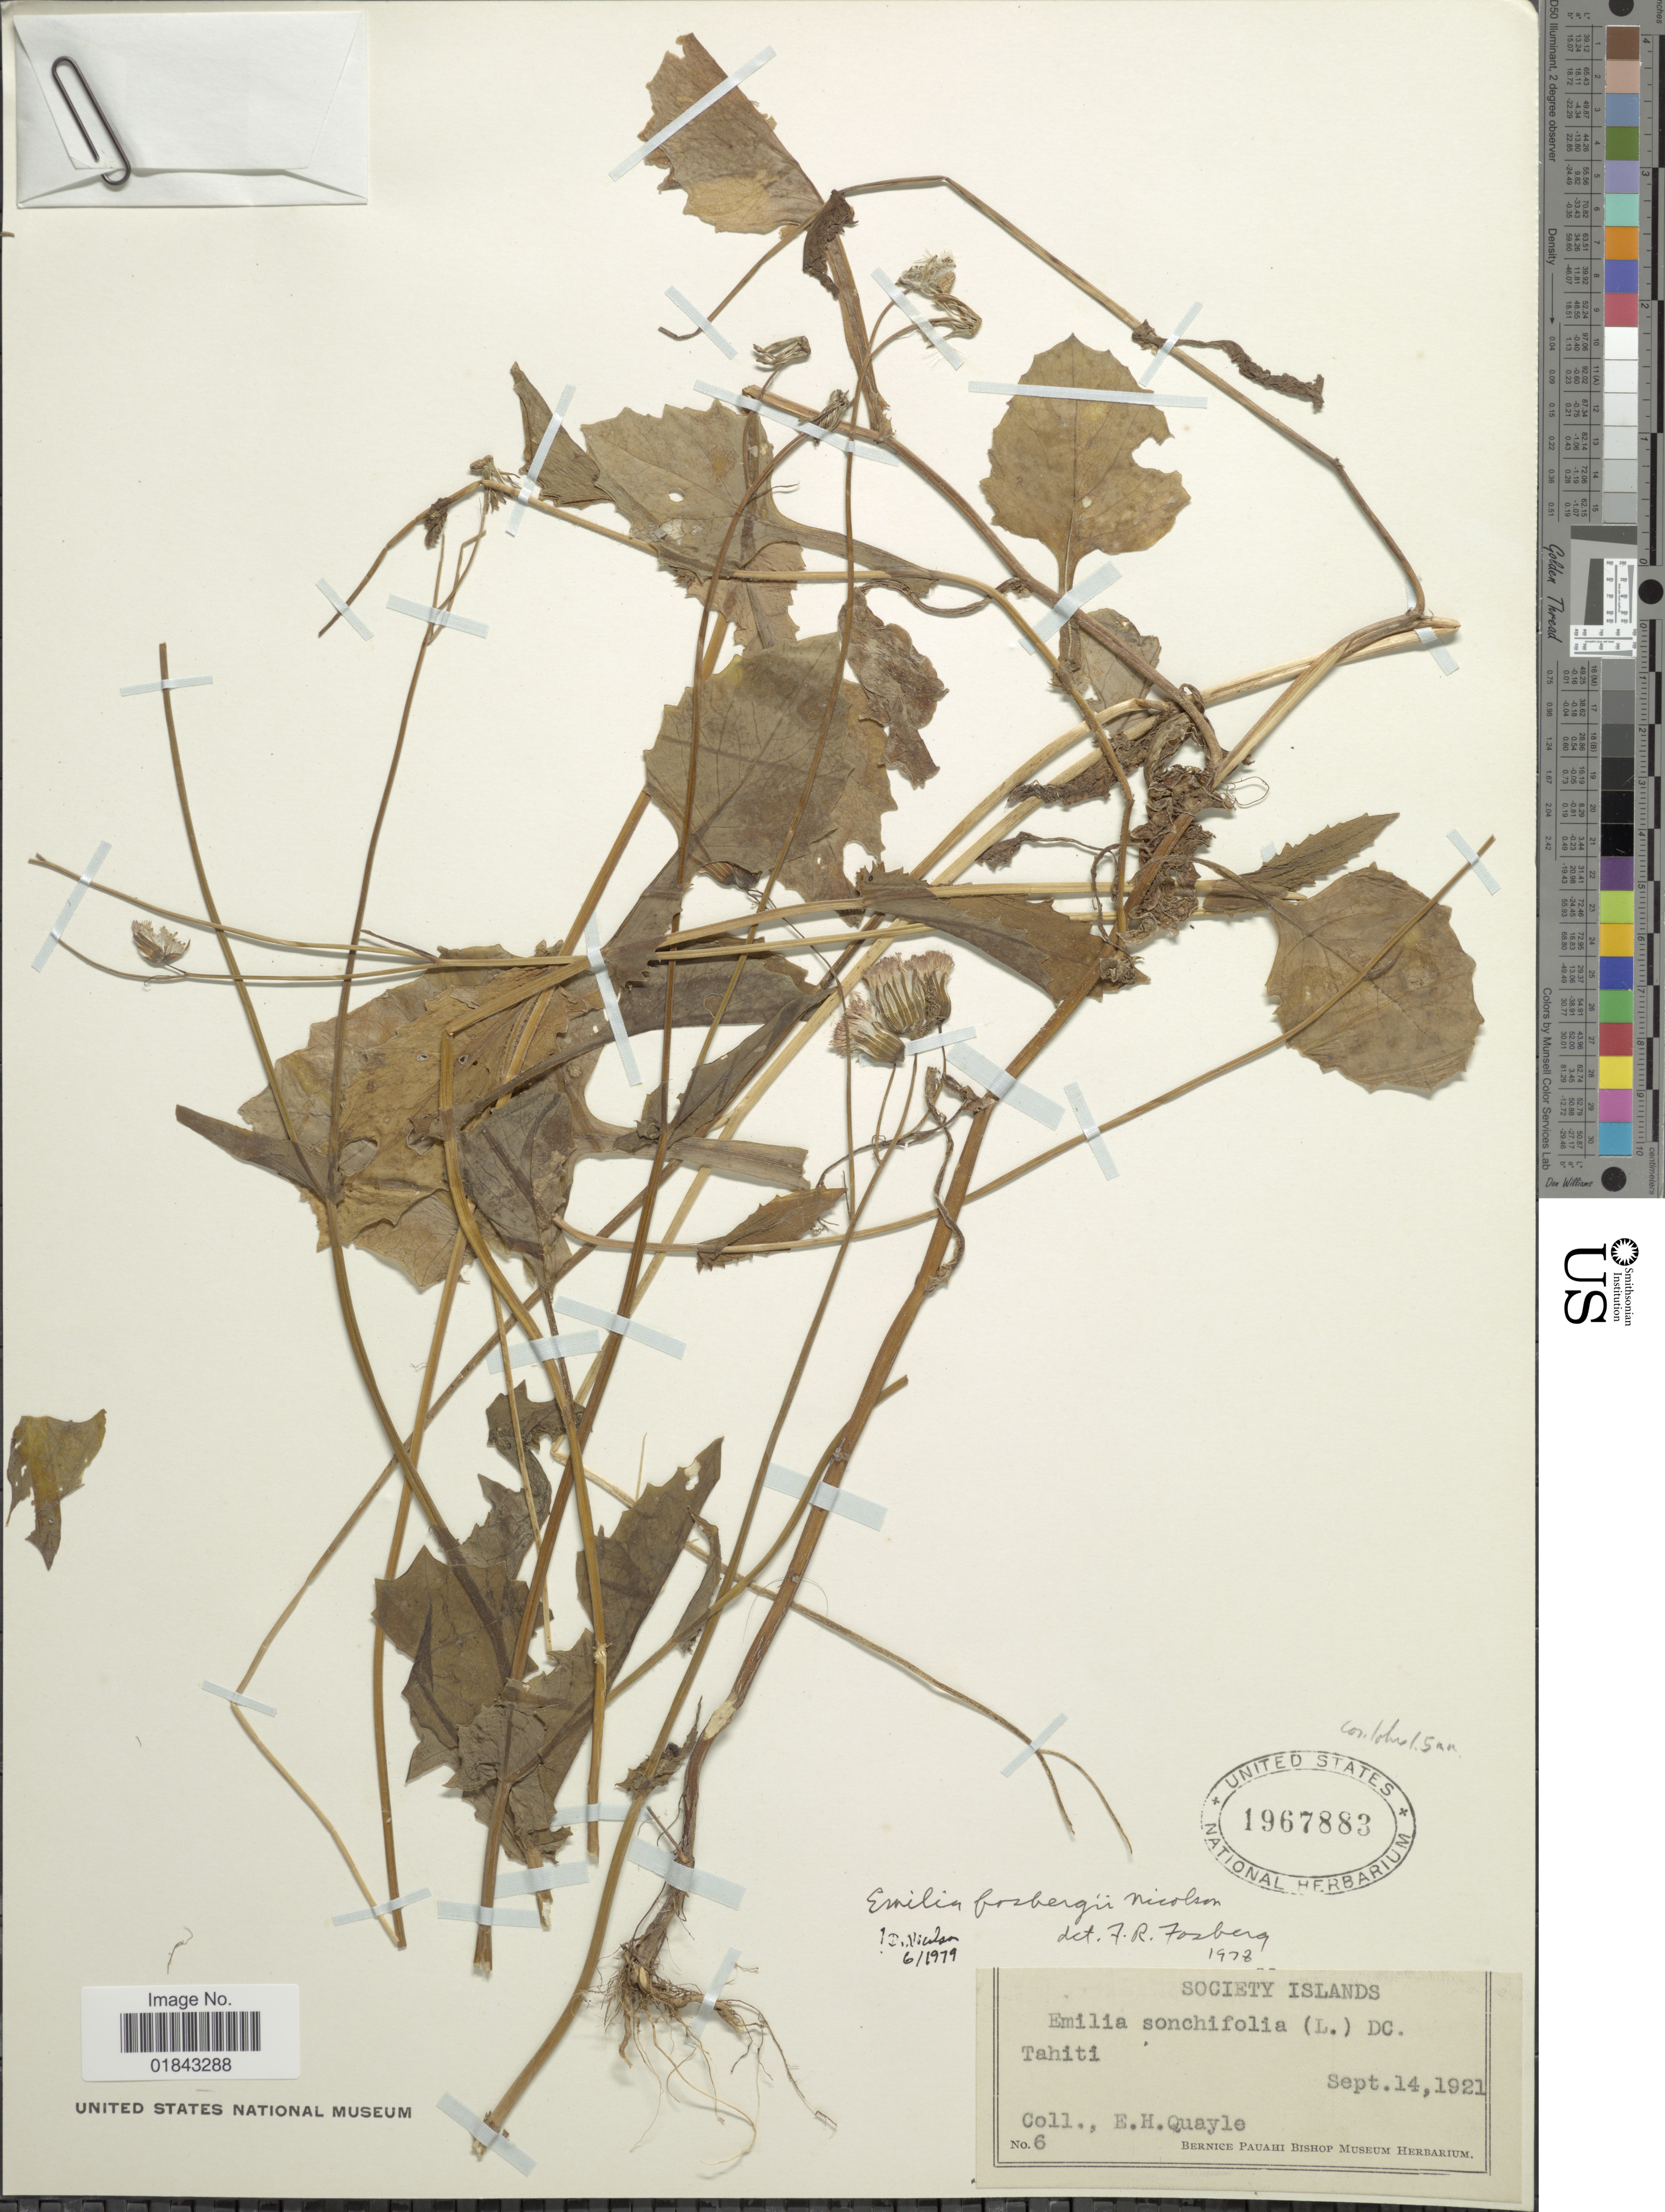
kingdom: Plantae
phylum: Tracheophyta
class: Magnoliopsida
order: Asterales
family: Asteraceae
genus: Emilia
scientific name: Emilia fosbergii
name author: Nicolson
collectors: E. Quayle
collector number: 6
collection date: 1921-09-14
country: French Polynesia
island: Tahiti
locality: Society Islands, Tahiti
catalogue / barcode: US 1967883